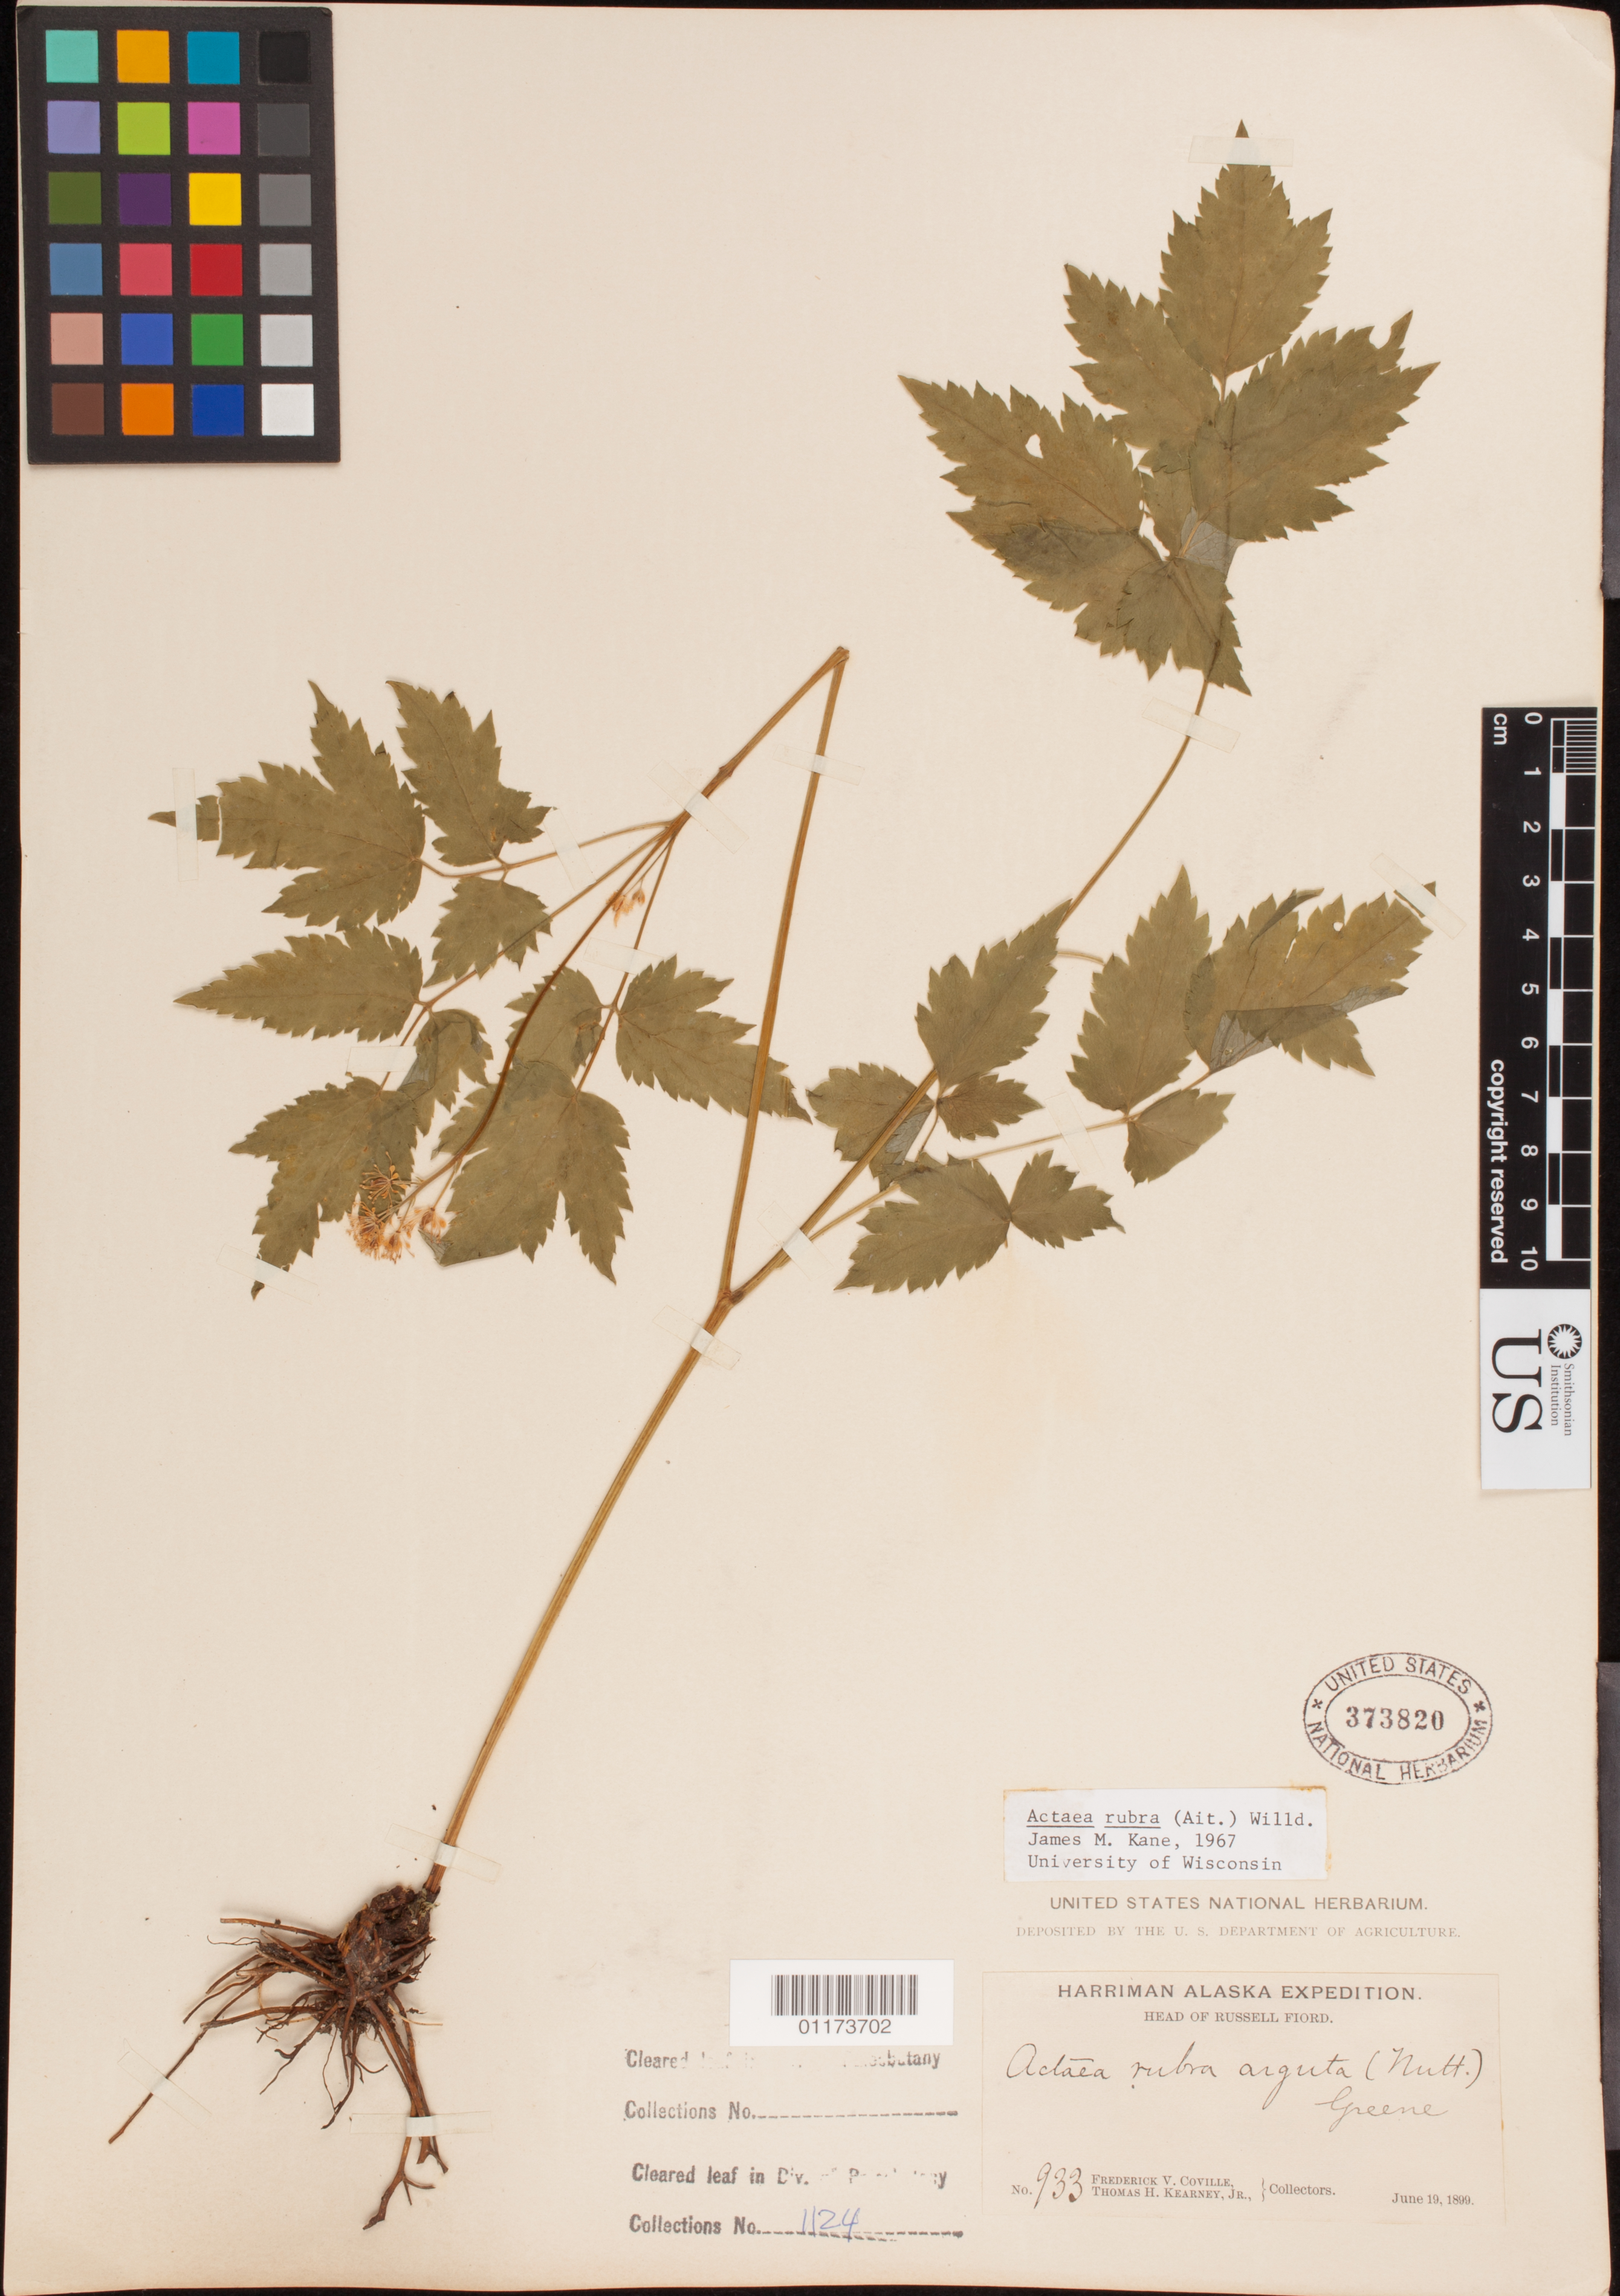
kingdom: Plantae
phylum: Tracheophyta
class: Magnoliopsida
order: Ranunculales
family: Ranunculaceae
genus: Actaea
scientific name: Actaea rubra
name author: (Aiton) Willd.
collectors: F. V. Coville & T. H. Kearney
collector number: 933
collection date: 1899-06-19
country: United States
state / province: Alaska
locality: Head of Russell Fiord.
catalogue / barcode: US 373820